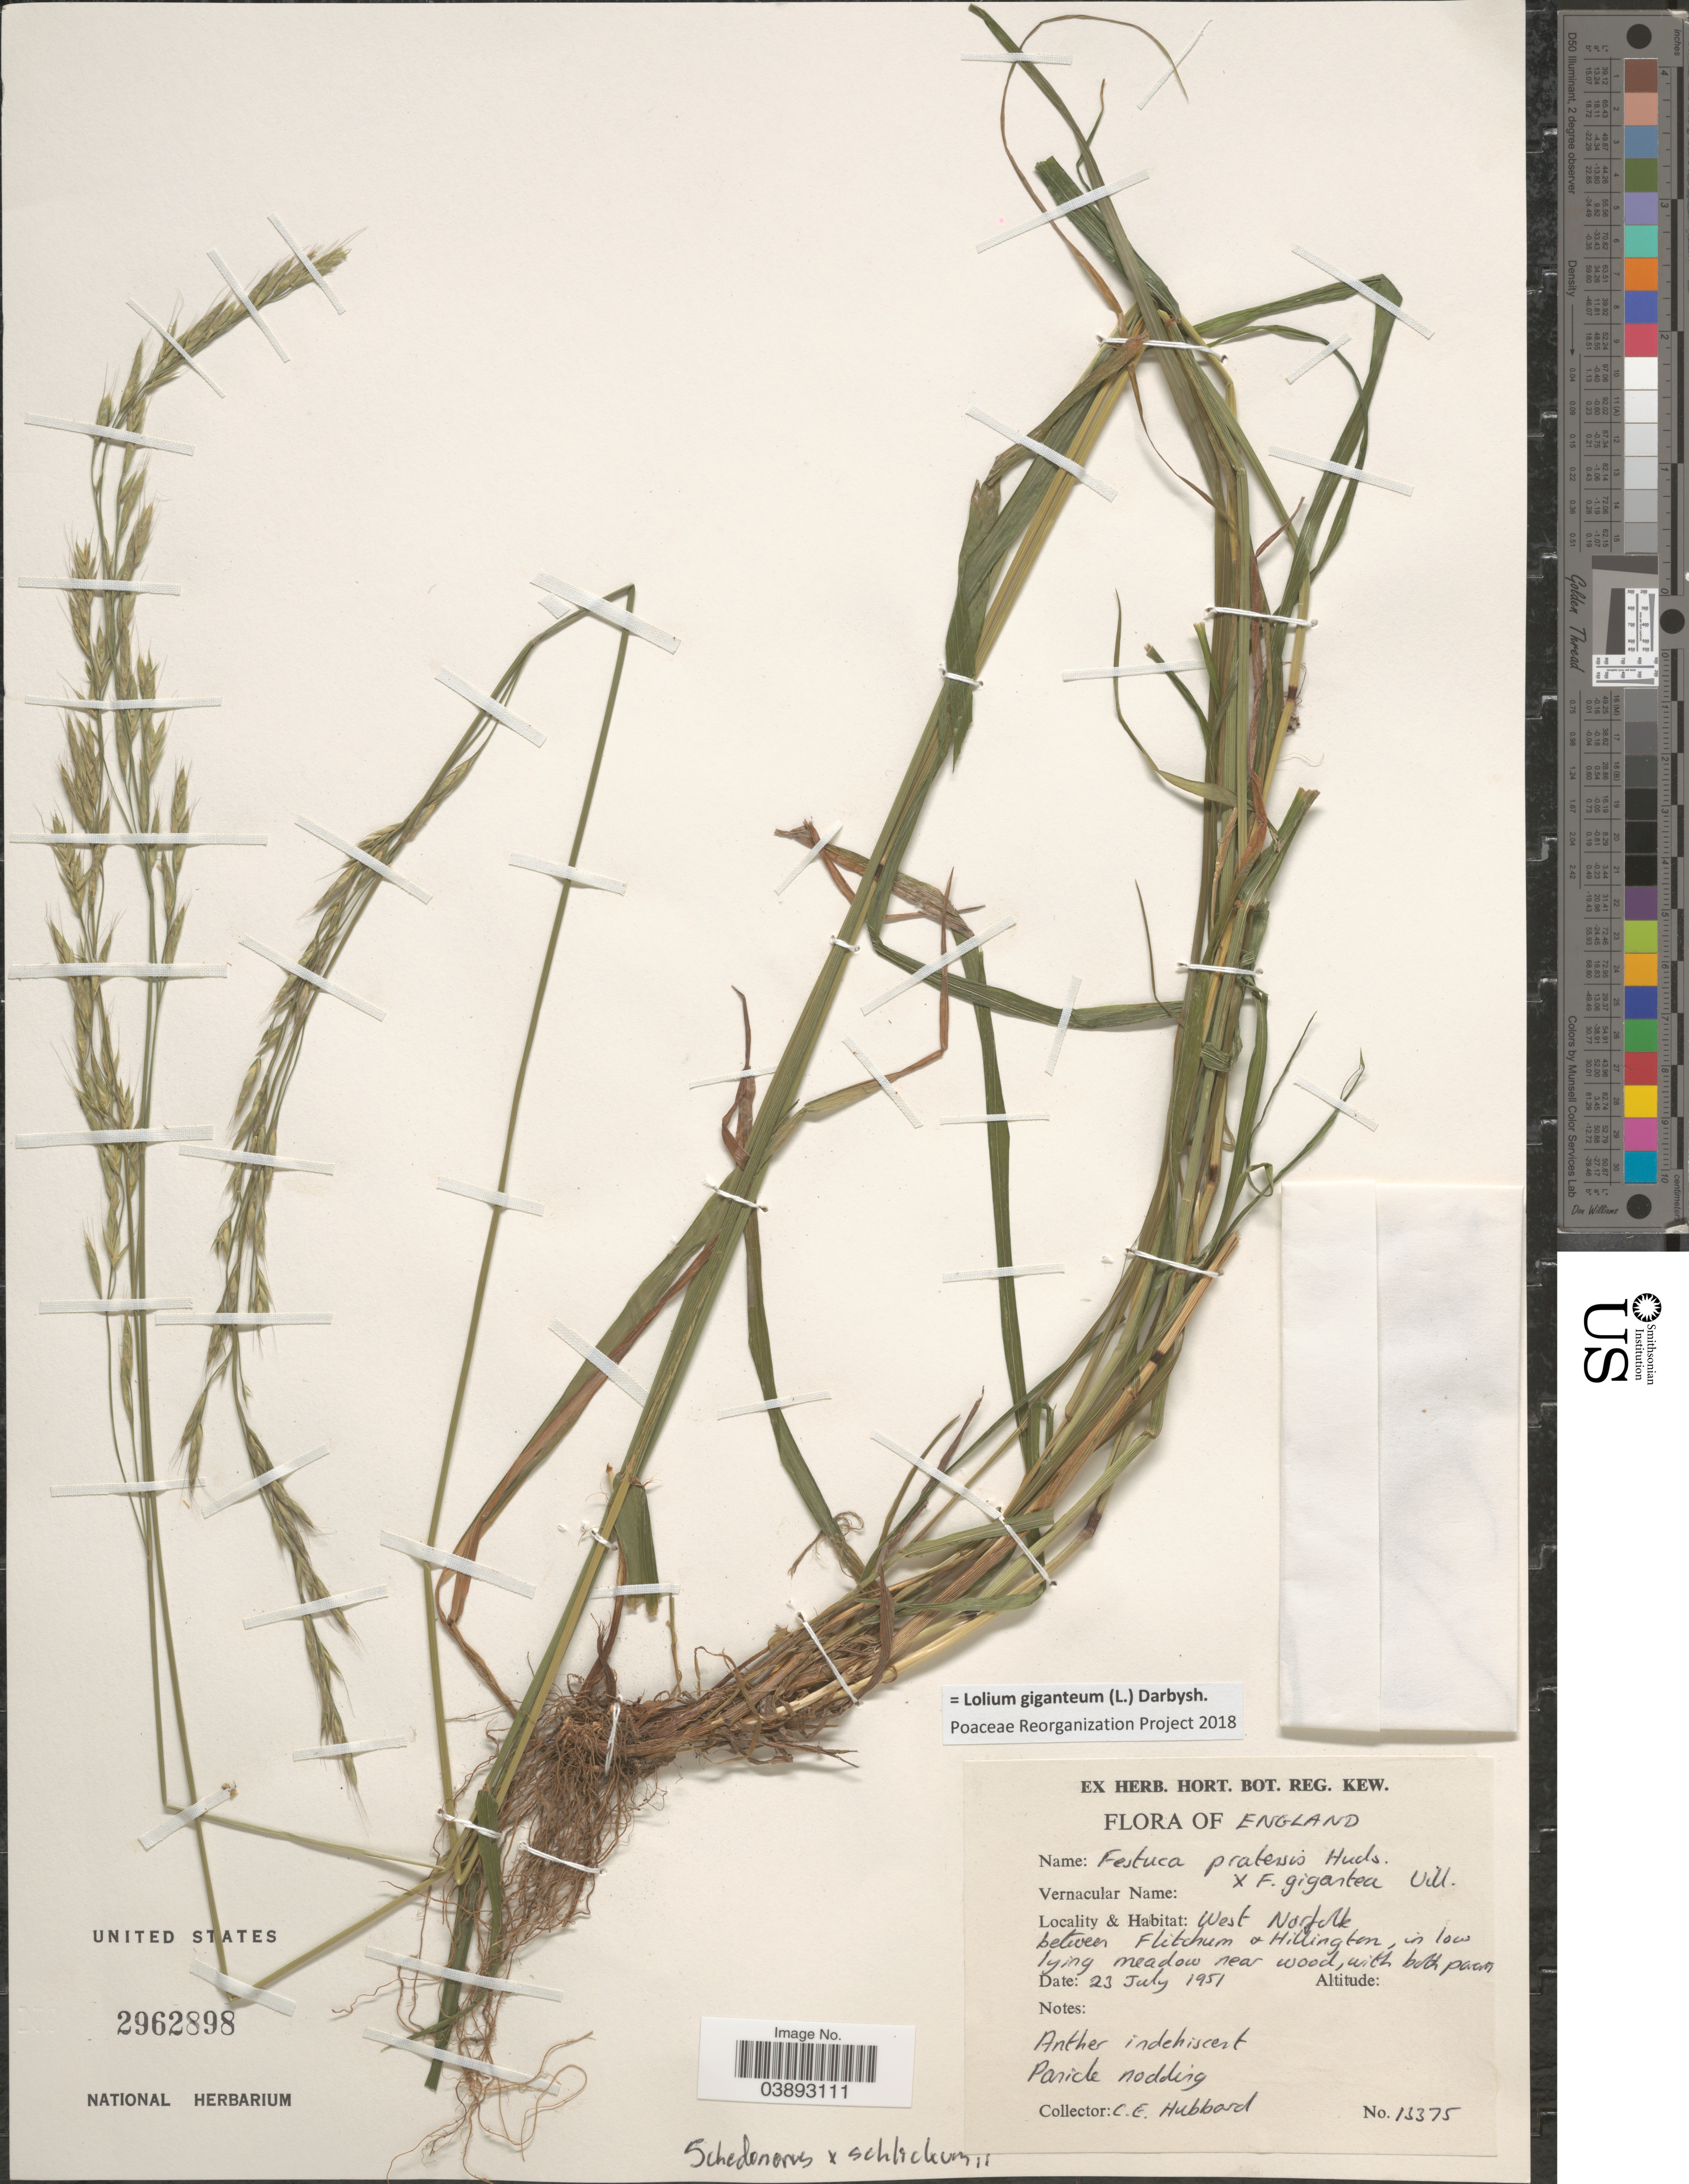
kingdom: Plantae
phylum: Tracheophyta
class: Liliopsida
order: Poales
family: Poaceae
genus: Lolium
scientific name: Lolium giganteum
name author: (L.) Darbysh.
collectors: C. E. Hubbard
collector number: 13375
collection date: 1951-07-23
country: United Kingdom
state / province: England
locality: West Norfolk between Flitchum & Hillington, in low lying meadow near wood.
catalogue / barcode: US 2962898